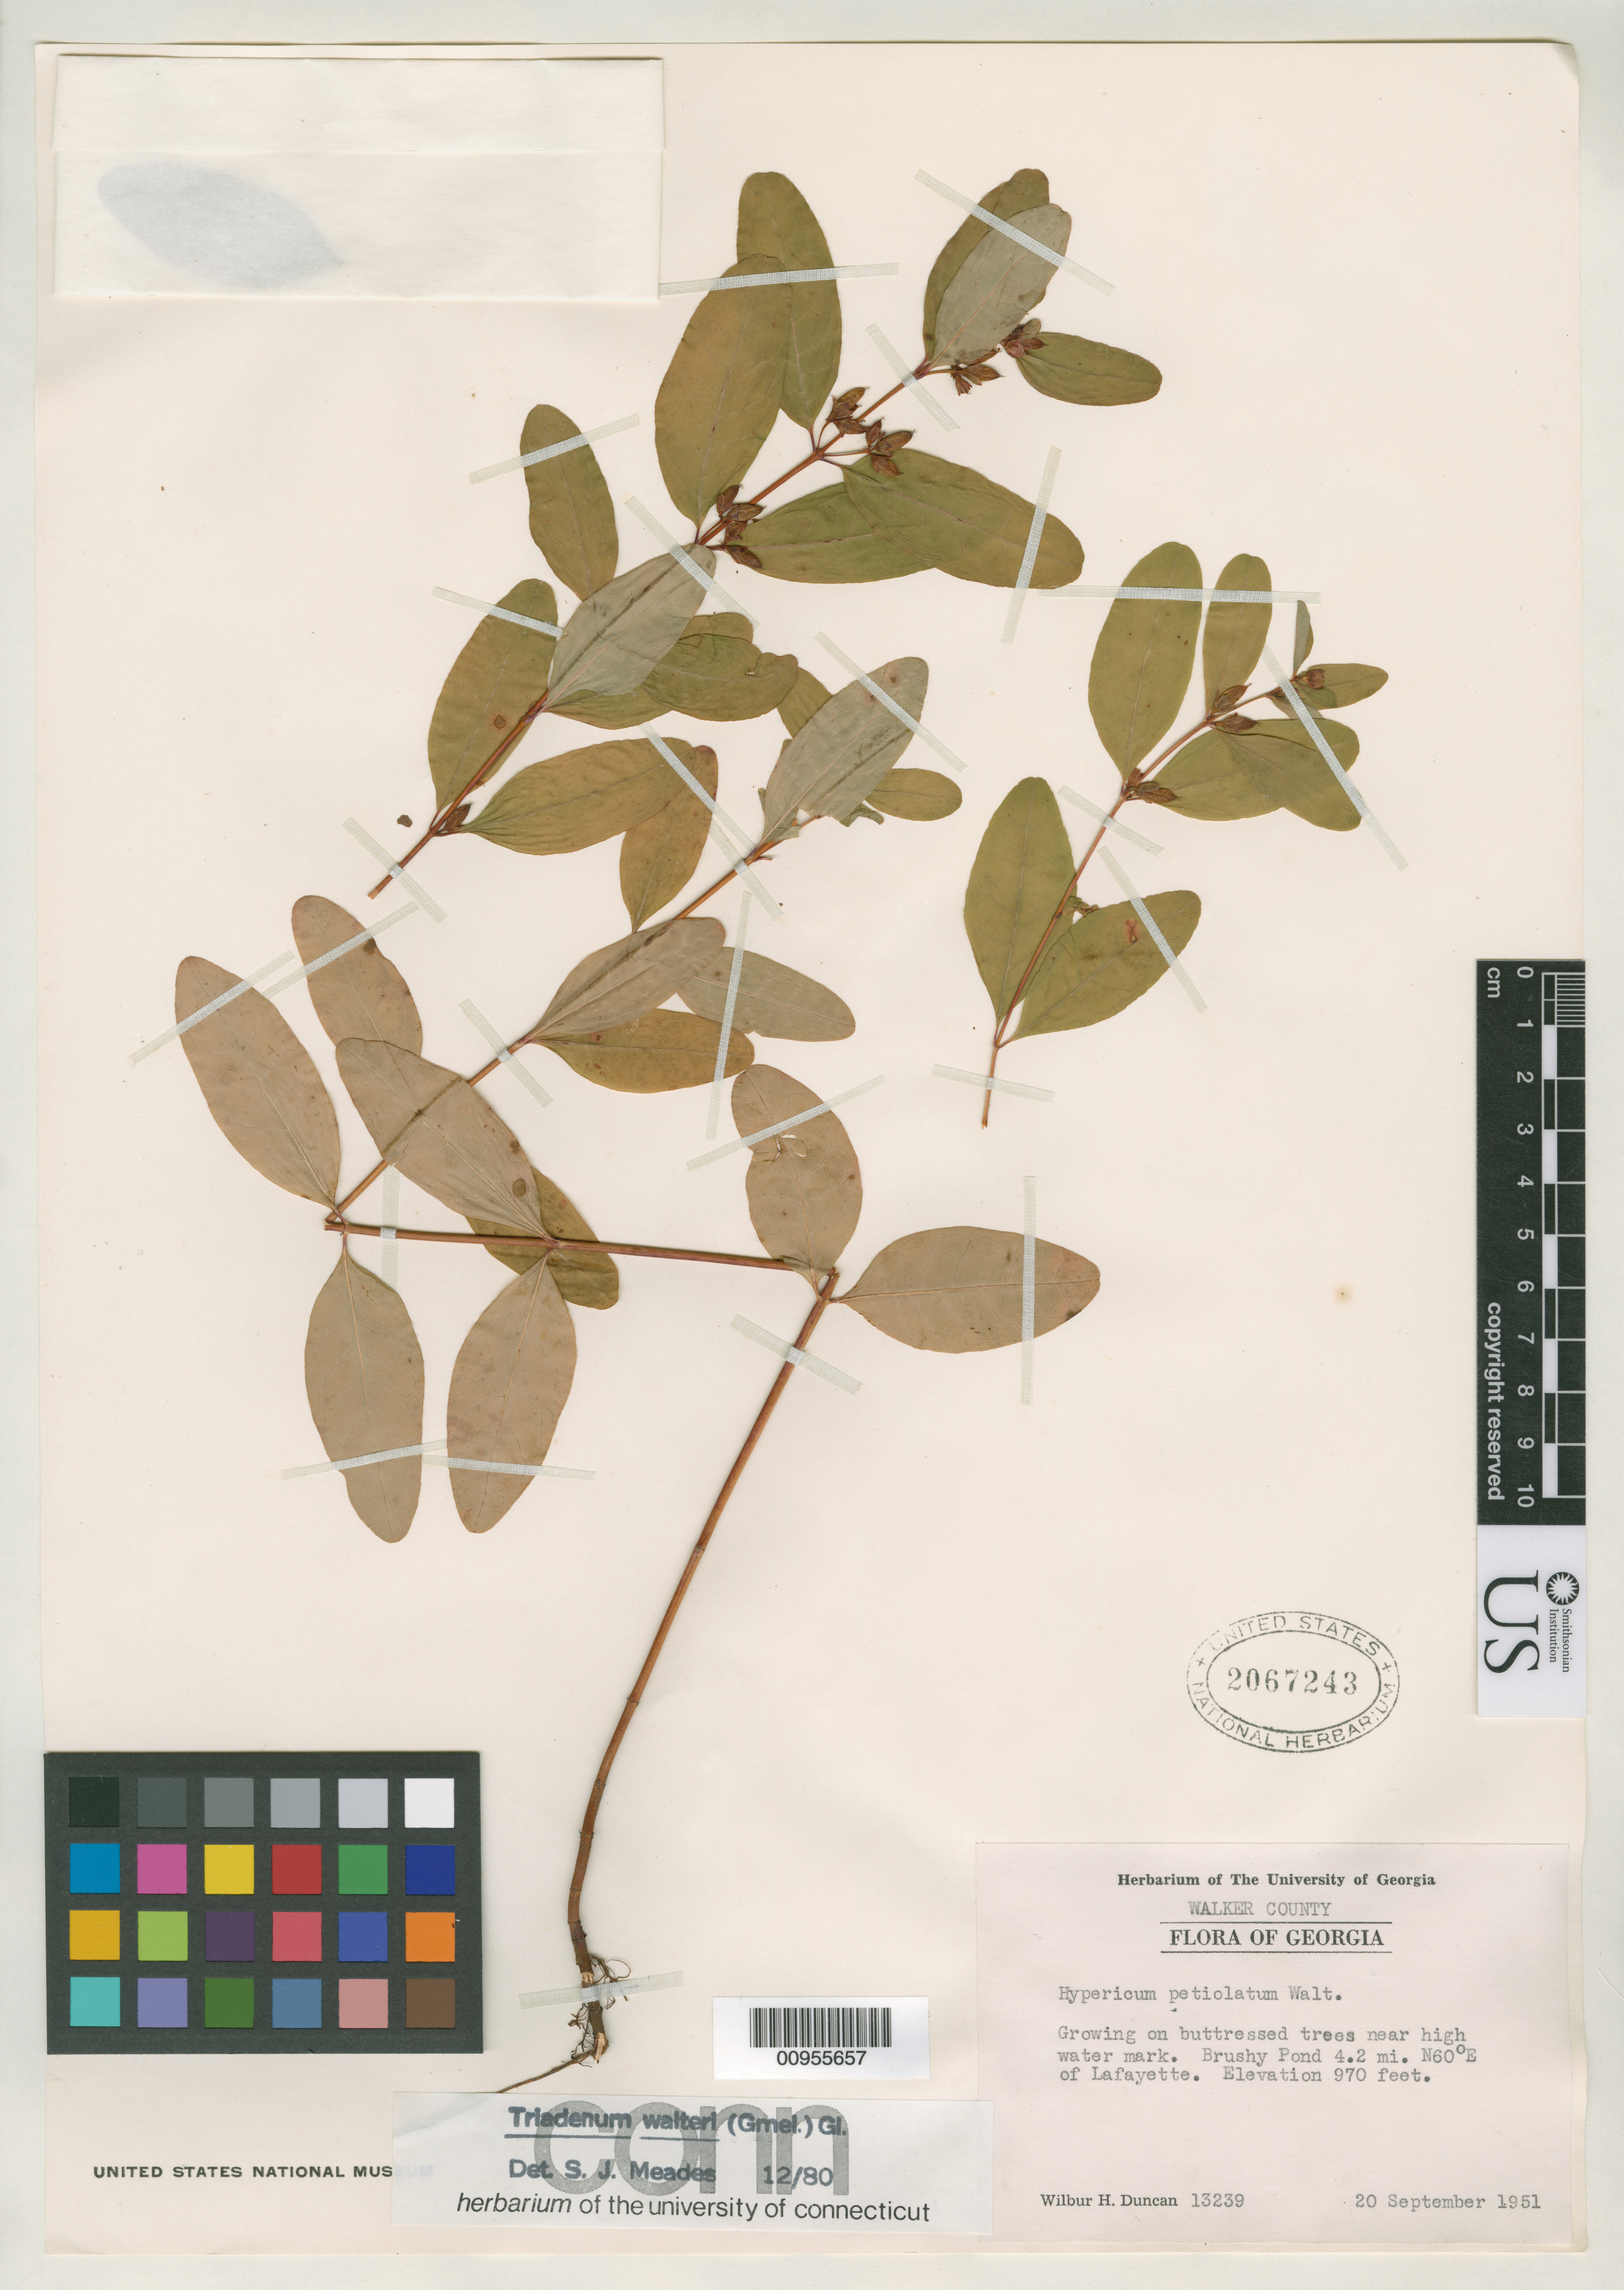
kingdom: Plantae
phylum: Tracheophyta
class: Magnoliopsida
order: Malpighiales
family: Hypericaceae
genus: Hypericum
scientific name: Hypericum petiolatum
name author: Walter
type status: Isoneotype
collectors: W. H. Duncan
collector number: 13239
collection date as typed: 20 Sep 1951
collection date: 1951-09-20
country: United States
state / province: Georgia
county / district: Walker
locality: Brushy pond 4.2 mi. N60°E of Lafayette.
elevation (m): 296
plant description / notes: Later homonym of Hypericum petiolatum L.; Also a type of Hypericum walteri, nom. nov.; Replacement name for Hypericum petiolatum Walter, non H. petiolatum L.; Also a type of Hypericum petiolatum Walt., nom. illeg. non L.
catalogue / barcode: US 2067243